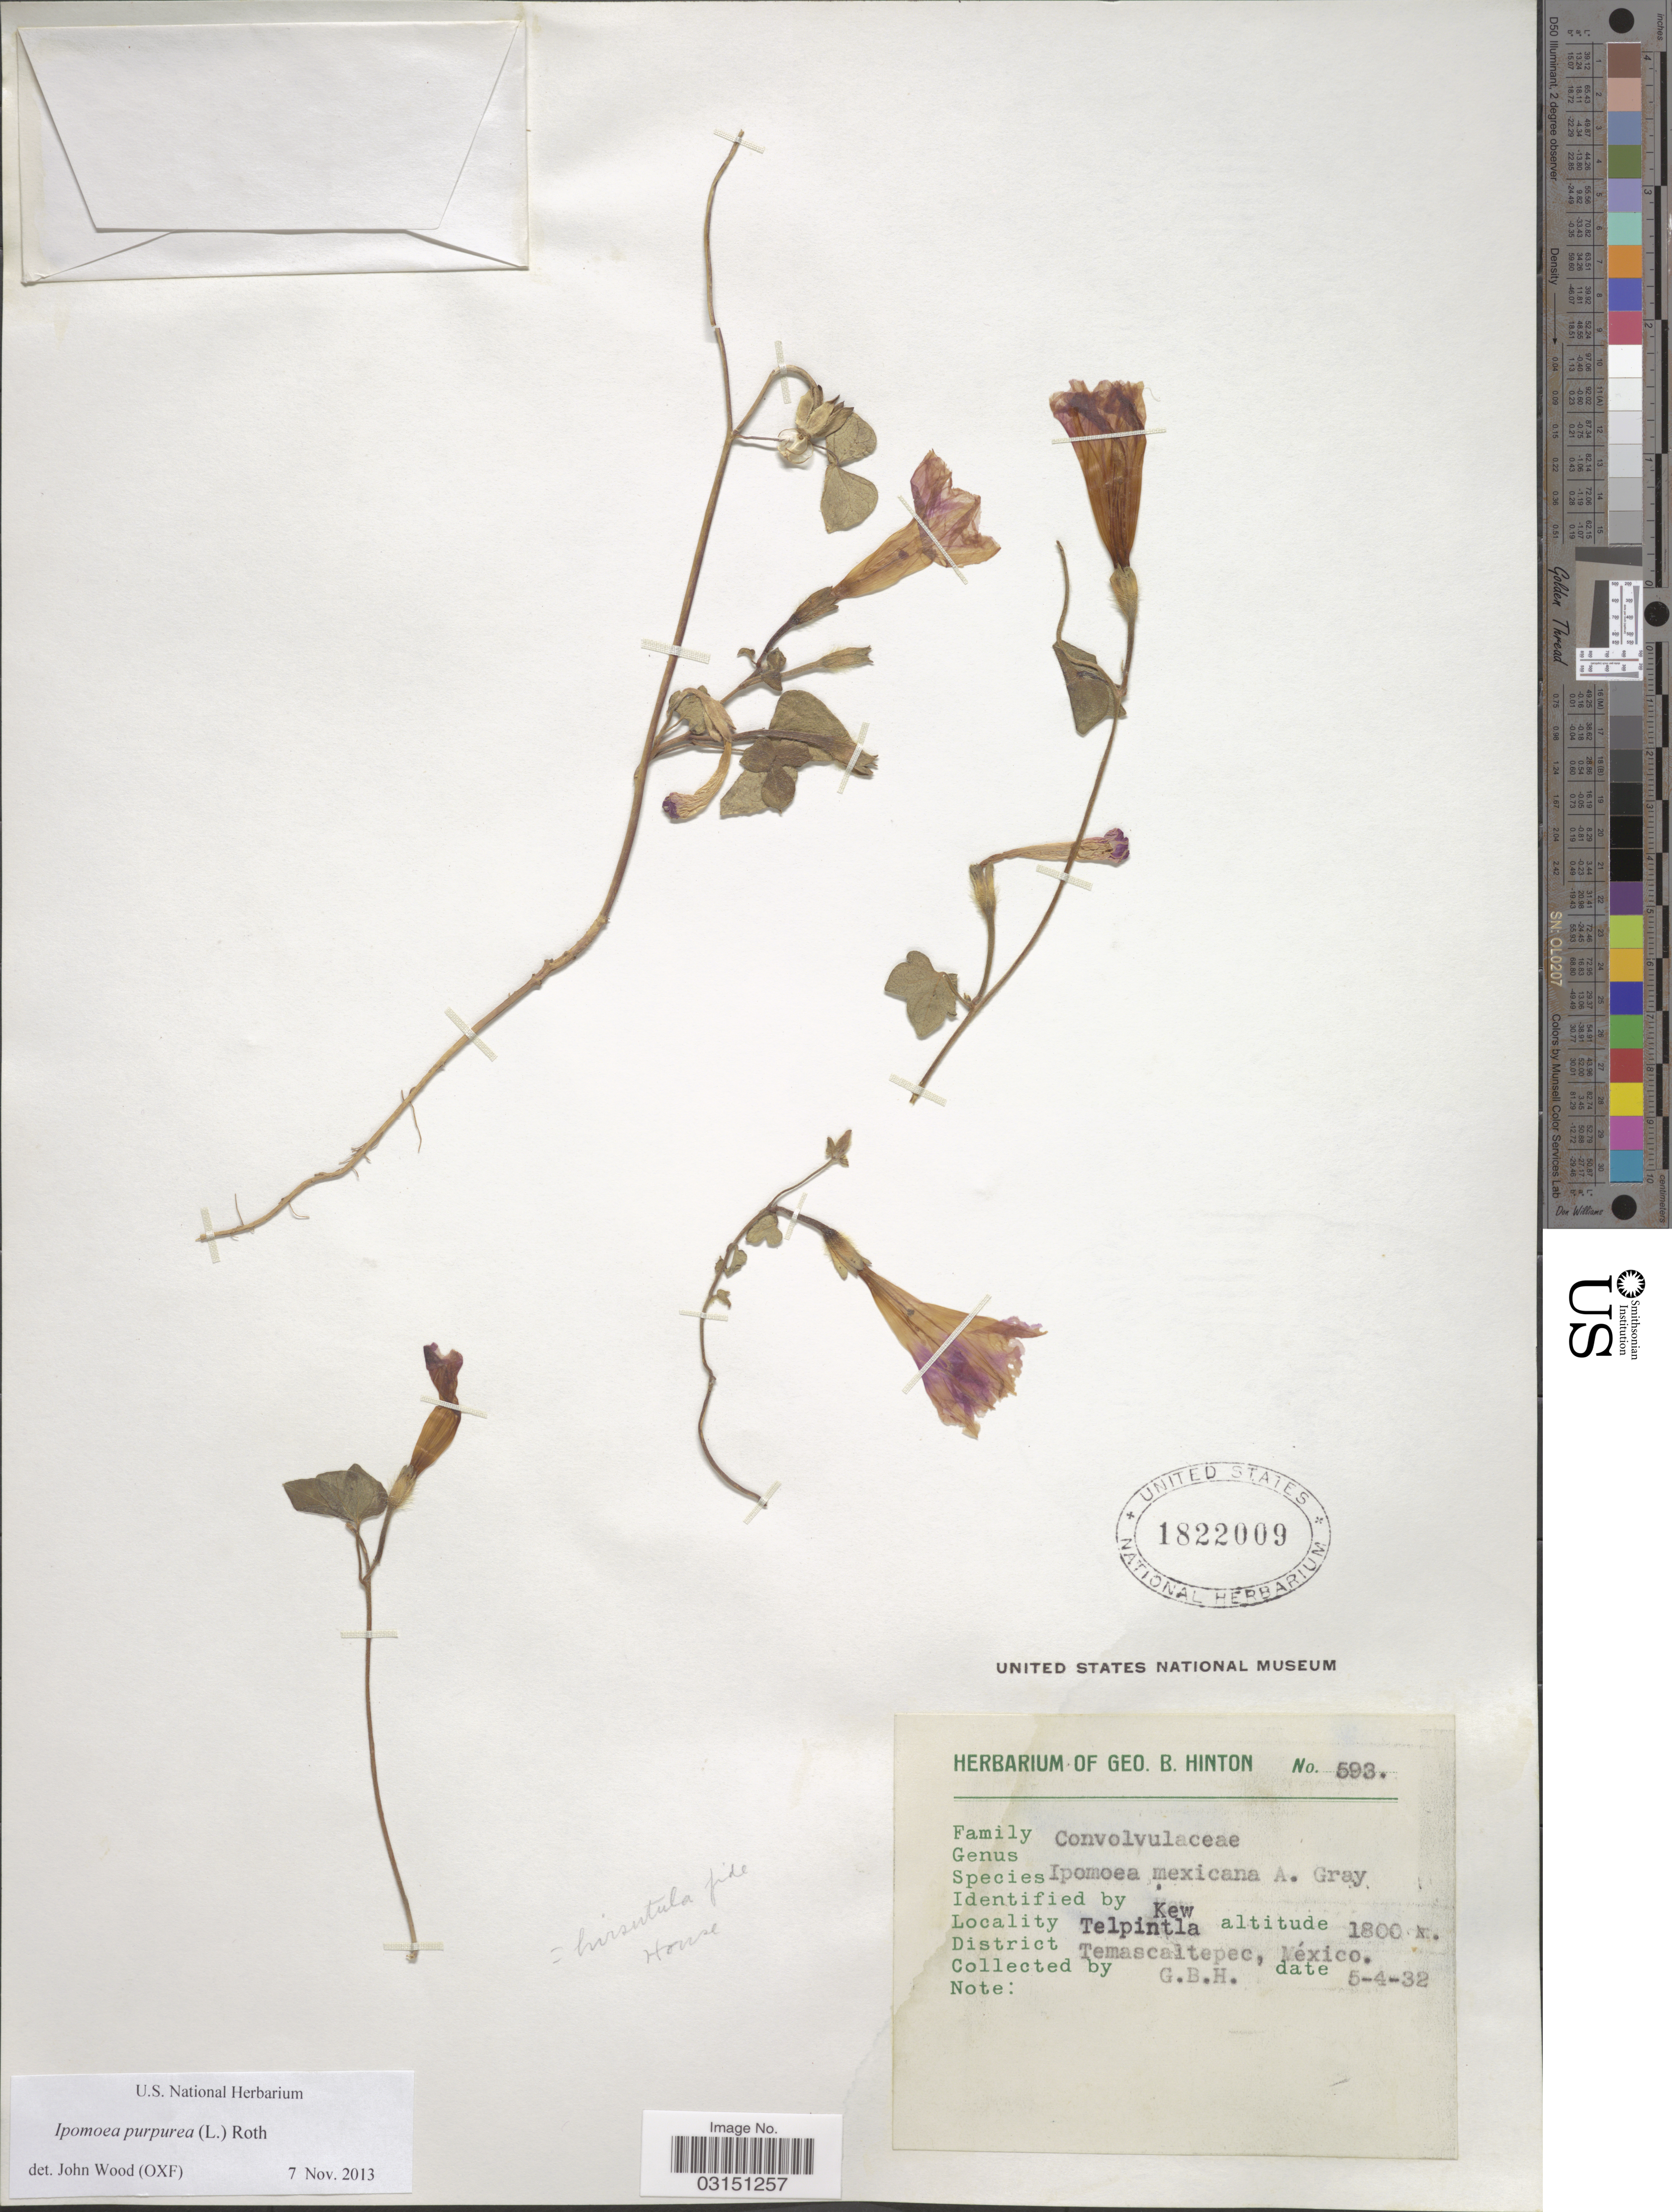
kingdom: Plantae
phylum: Tracheophyta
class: Magnoliopsida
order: Solanales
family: Convolvulaceae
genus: Ipomoea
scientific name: Ipomoea purpurea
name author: (L.) Roth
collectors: G. B. Hinton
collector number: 593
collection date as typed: Transcribed d/m/y: 5/4/32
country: Mexico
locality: Telpintla, District Temascaltepec.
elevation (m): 1800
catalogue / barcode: US 1822009